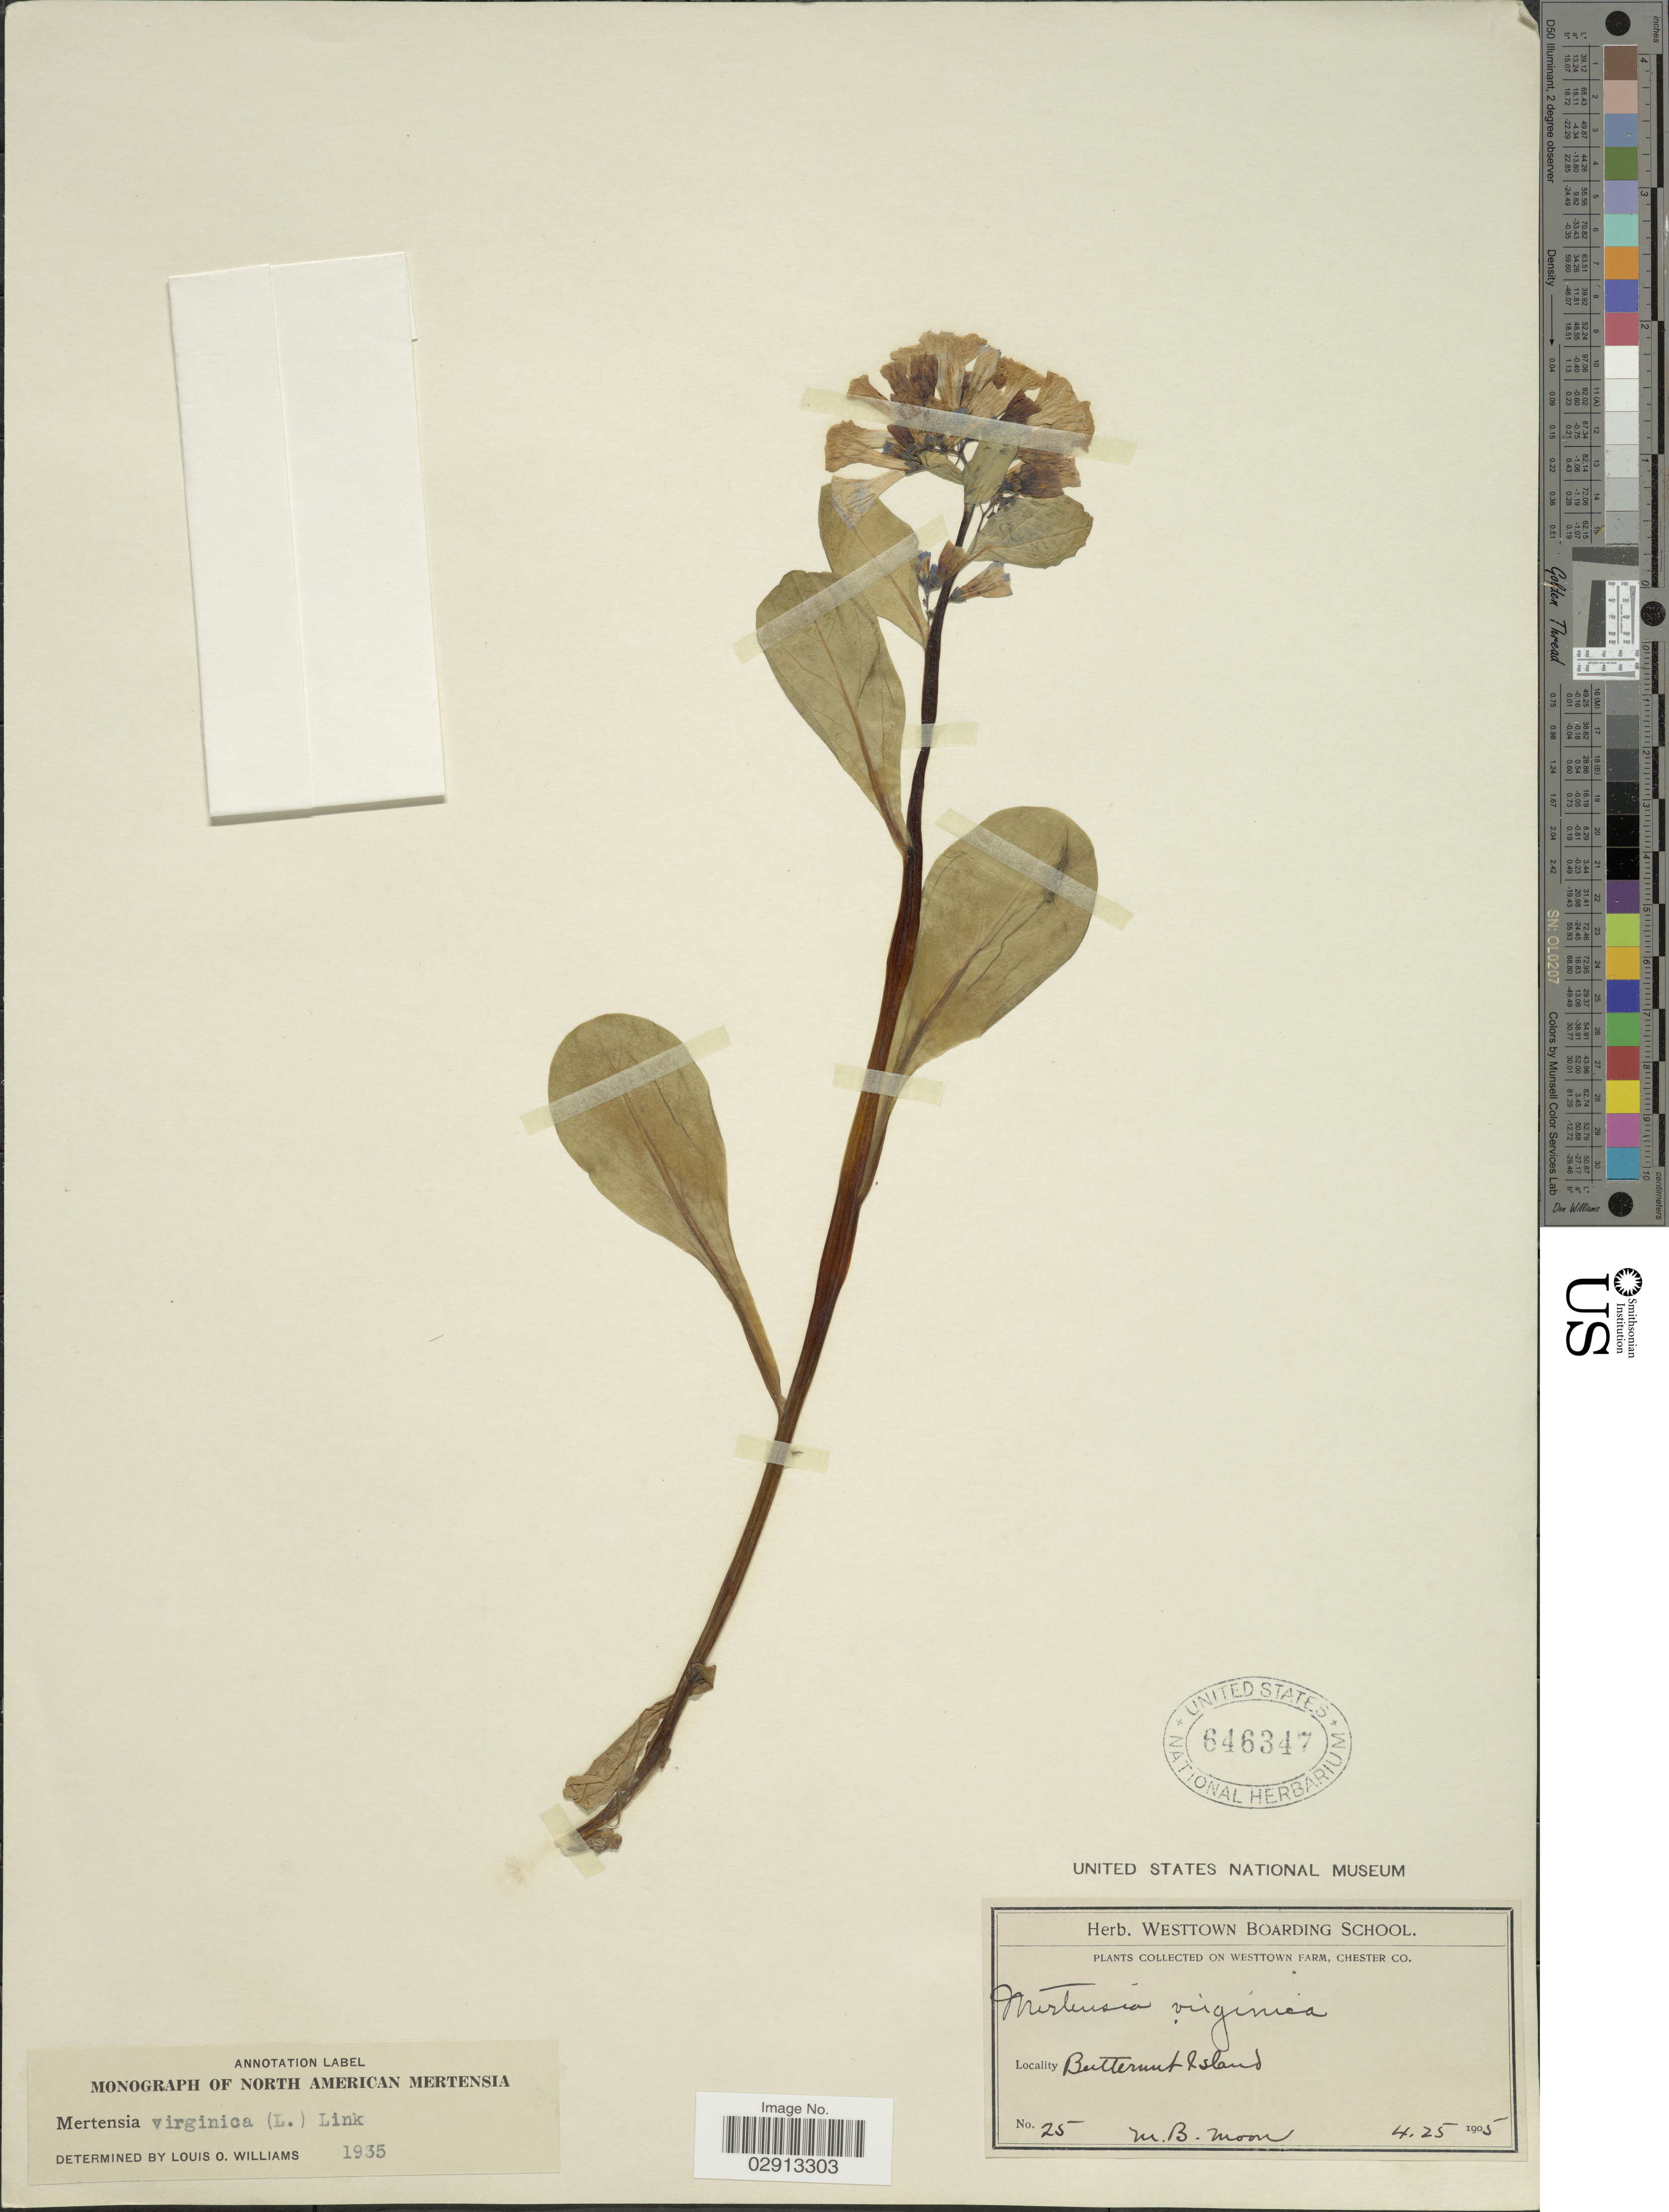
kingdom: Plantae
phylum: Tracheophyta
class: Magnoliopsida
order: Boraginales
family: Boraginaceae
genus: Mertensia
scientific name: Mertensia virginica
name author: (L.) Pers. ex Link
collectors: M. Moon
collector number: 25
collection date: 1905-04-25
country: United States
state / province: Pennsylvania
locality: On Westtown Farm, Chester Co. Butternut Island.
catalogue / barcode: US 646347